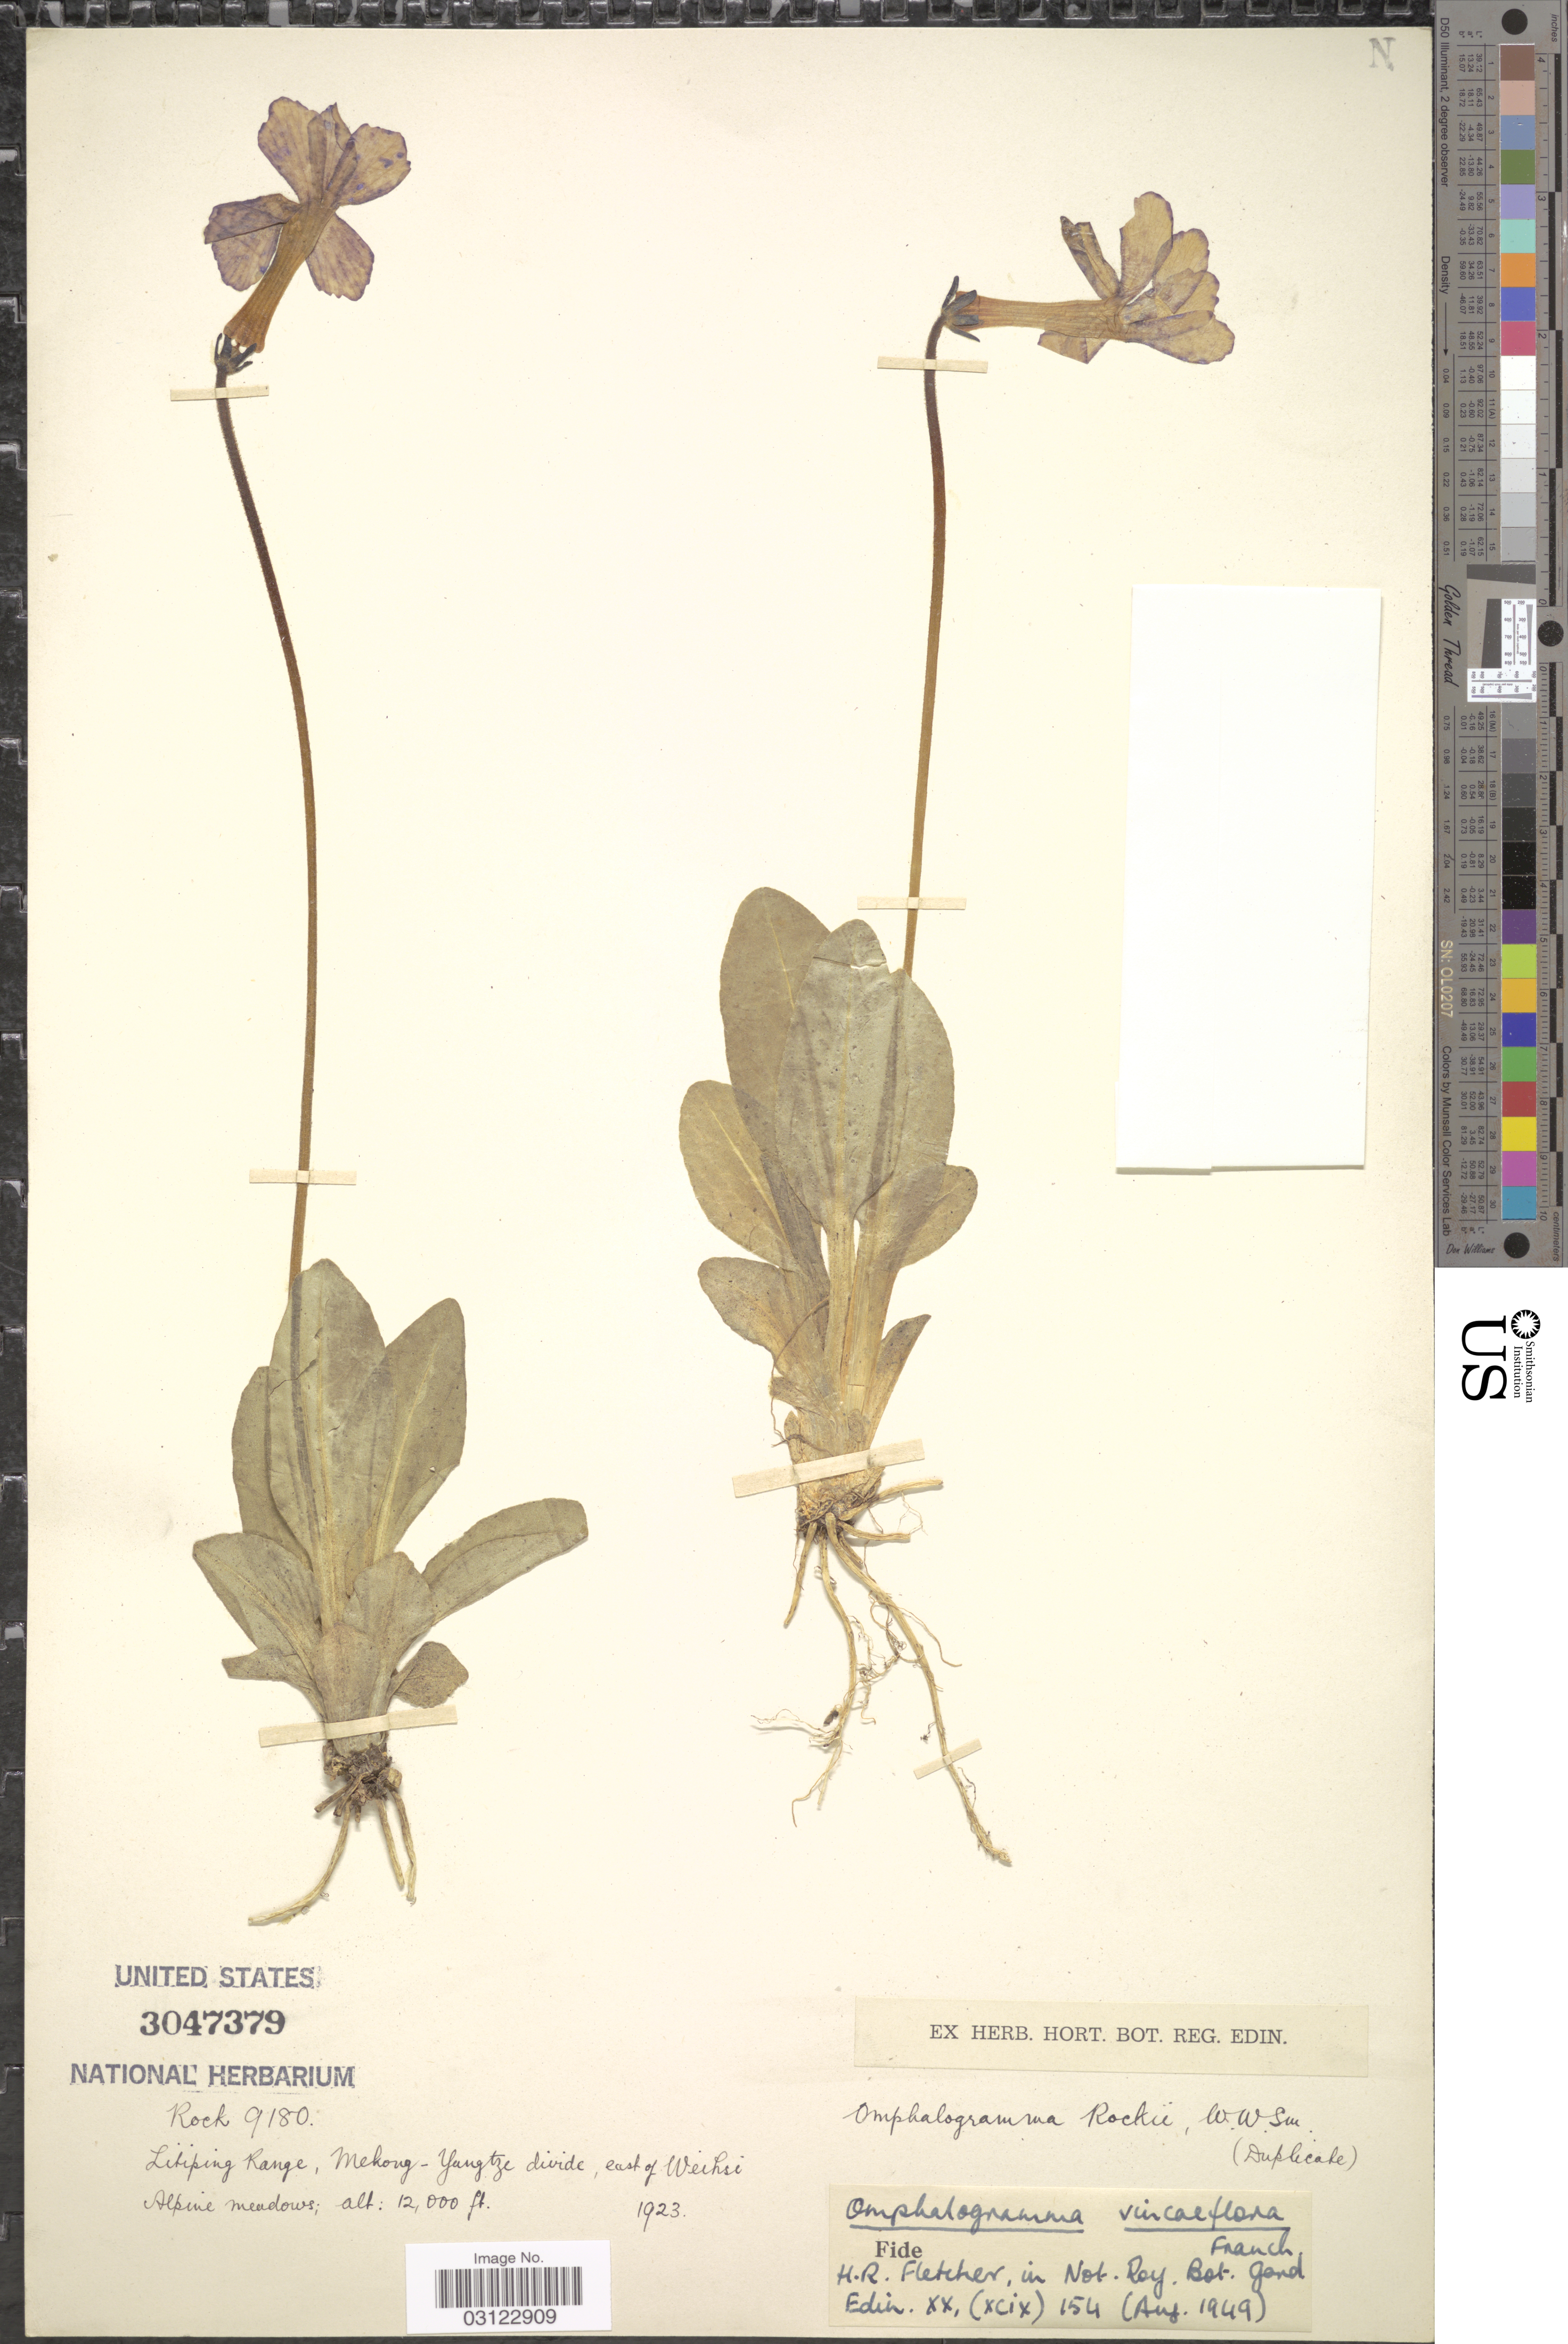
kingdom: Plantae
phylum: Tracheophyta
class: Magnoliopsida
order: Ericales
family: Primulaceae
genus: Omphalogramma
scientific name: Omphalogramma vinciflorum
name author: (Franch.) Franch.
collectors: Rock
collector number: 9180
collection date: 1923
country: China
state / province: Yunnan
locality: Litiping Range, Mekong-Yangtze divide, east of Weihsi. Alpine meadows.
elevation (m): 3658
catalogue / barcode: US 3047379